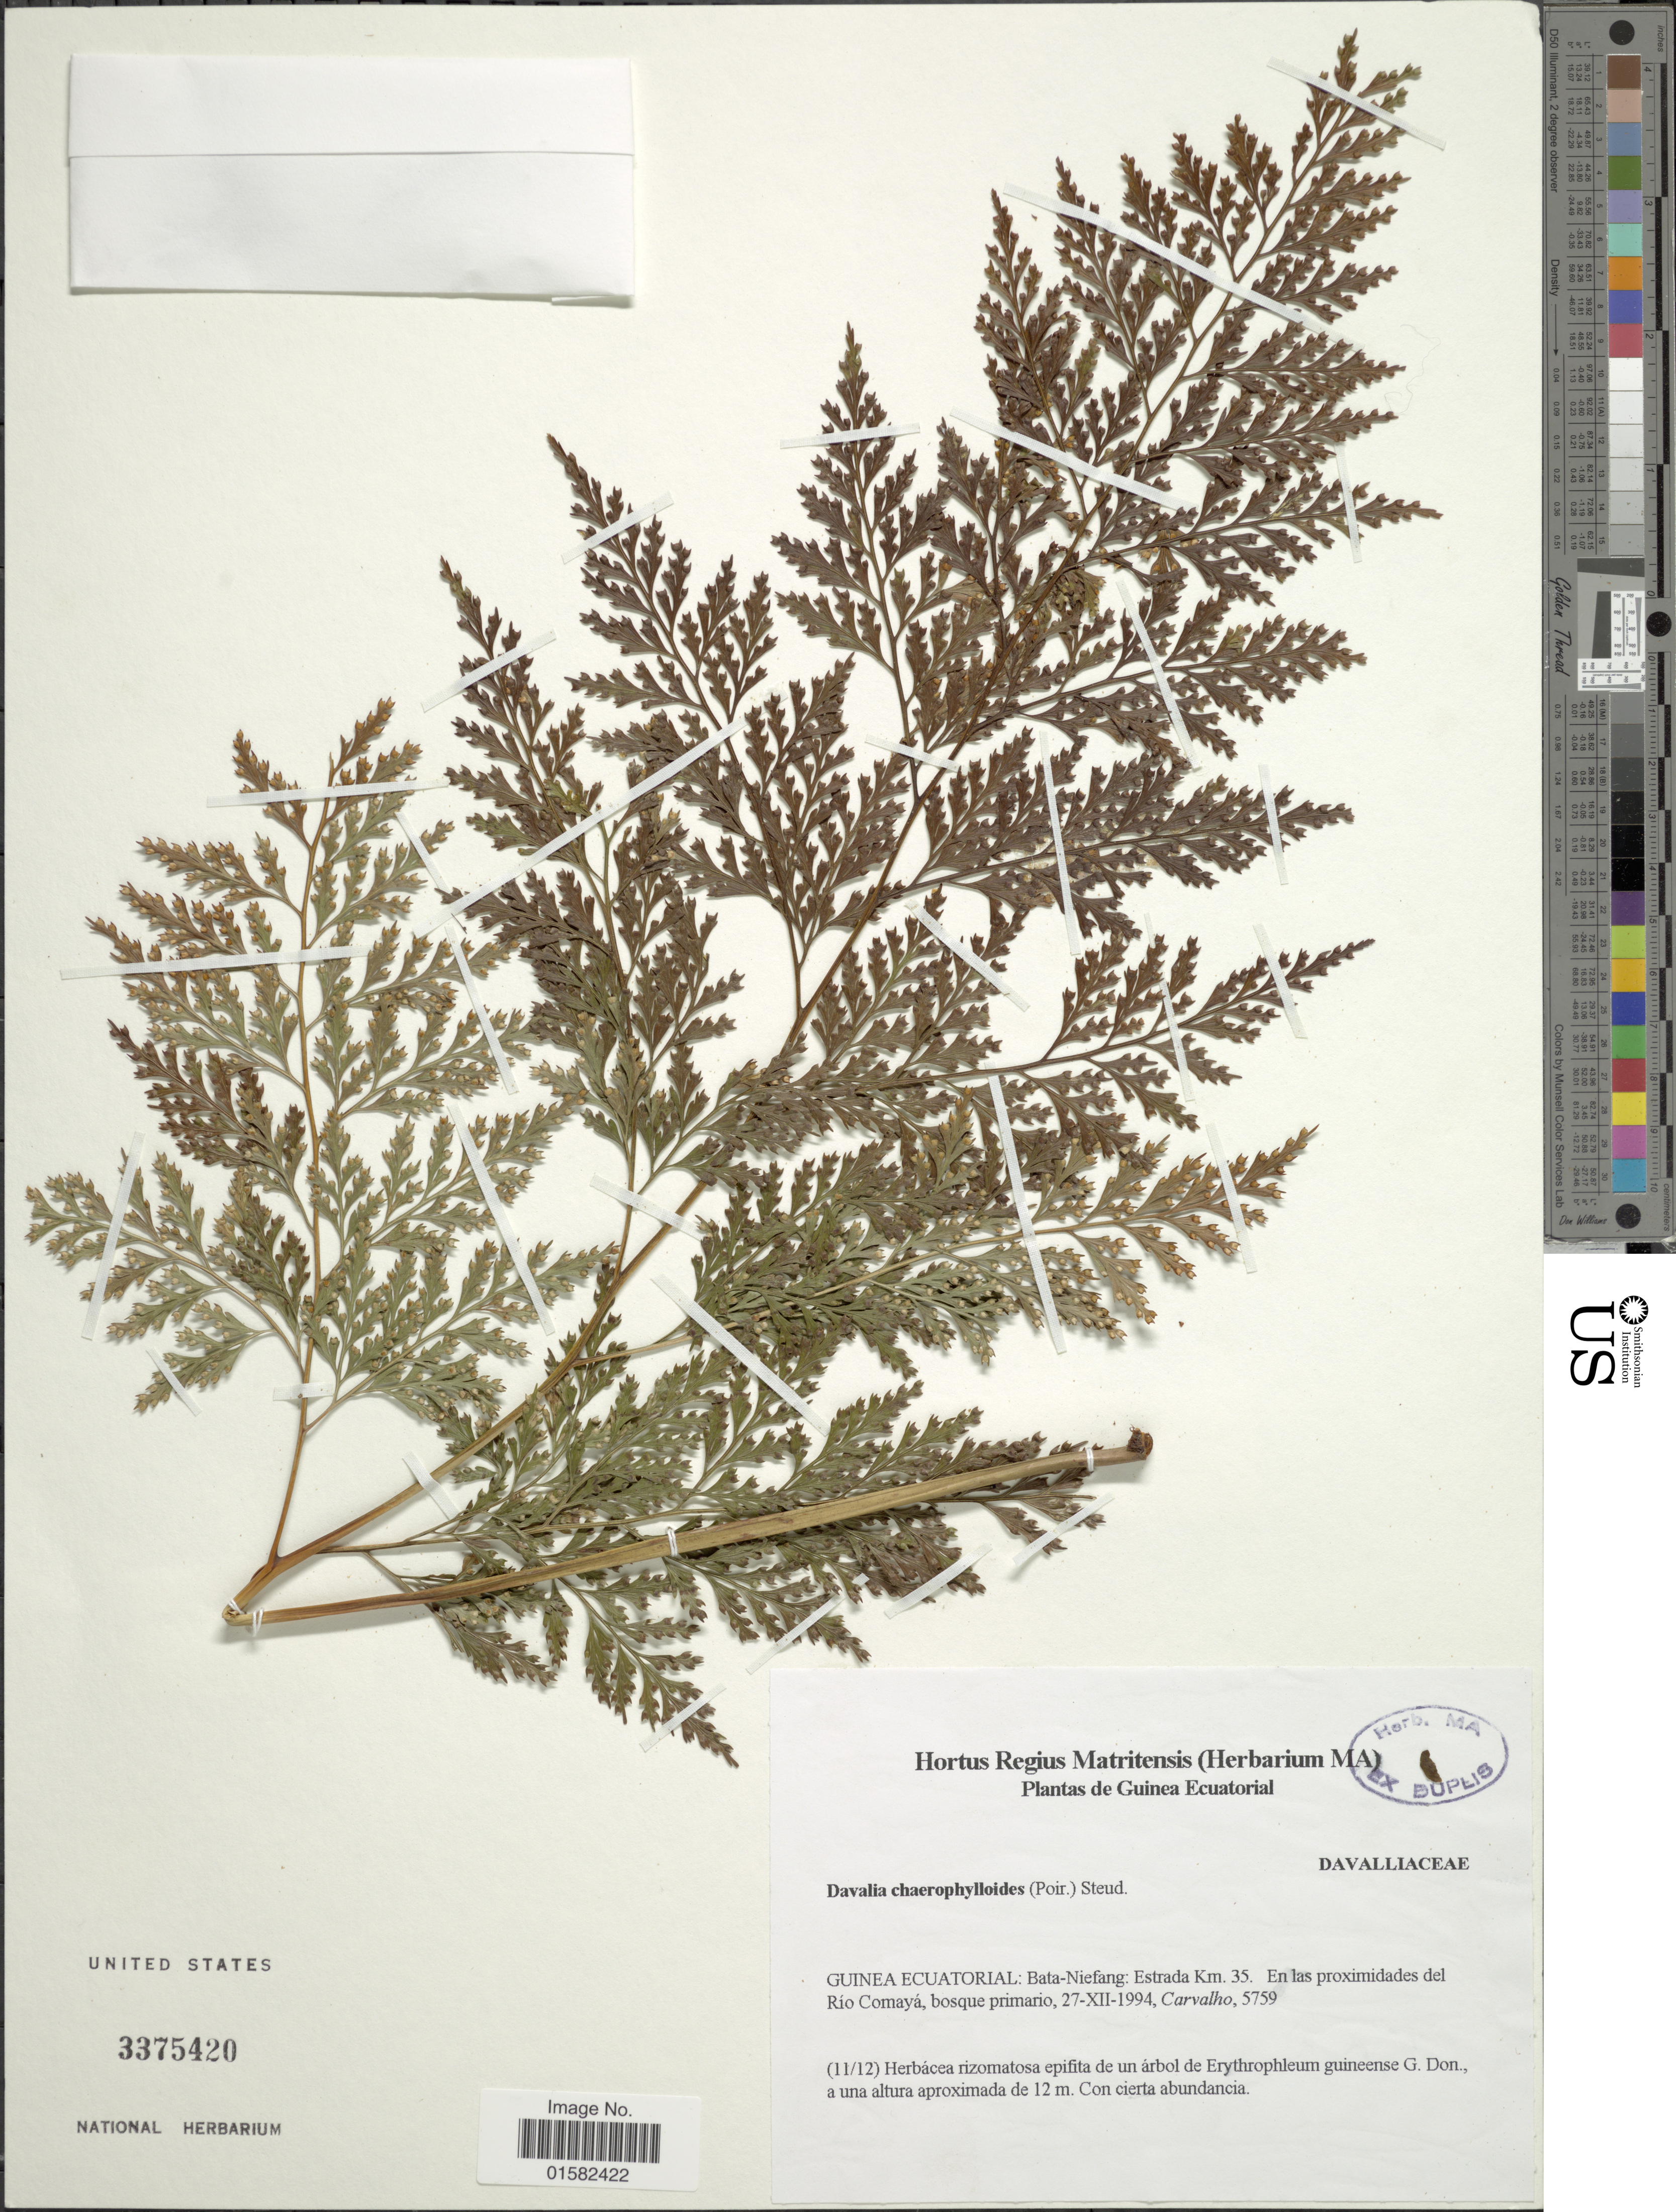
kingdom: Plantae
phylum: Tracheophyta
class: Polypodiopsida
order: Polypodiales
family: Davalliaceae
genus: Wibelia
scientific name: Wibelia denticulata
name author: (Burm. f.) M. Kato & Tsutsumi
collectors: Carvalho, --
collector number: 5759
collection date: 1994-12-27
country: Equatorial Guinea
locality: Bata-Niefang, Estrada Km 35, en las Proximidades del Rio Cmomaya, bosque Primario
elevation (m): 12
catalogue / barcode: US 3375420